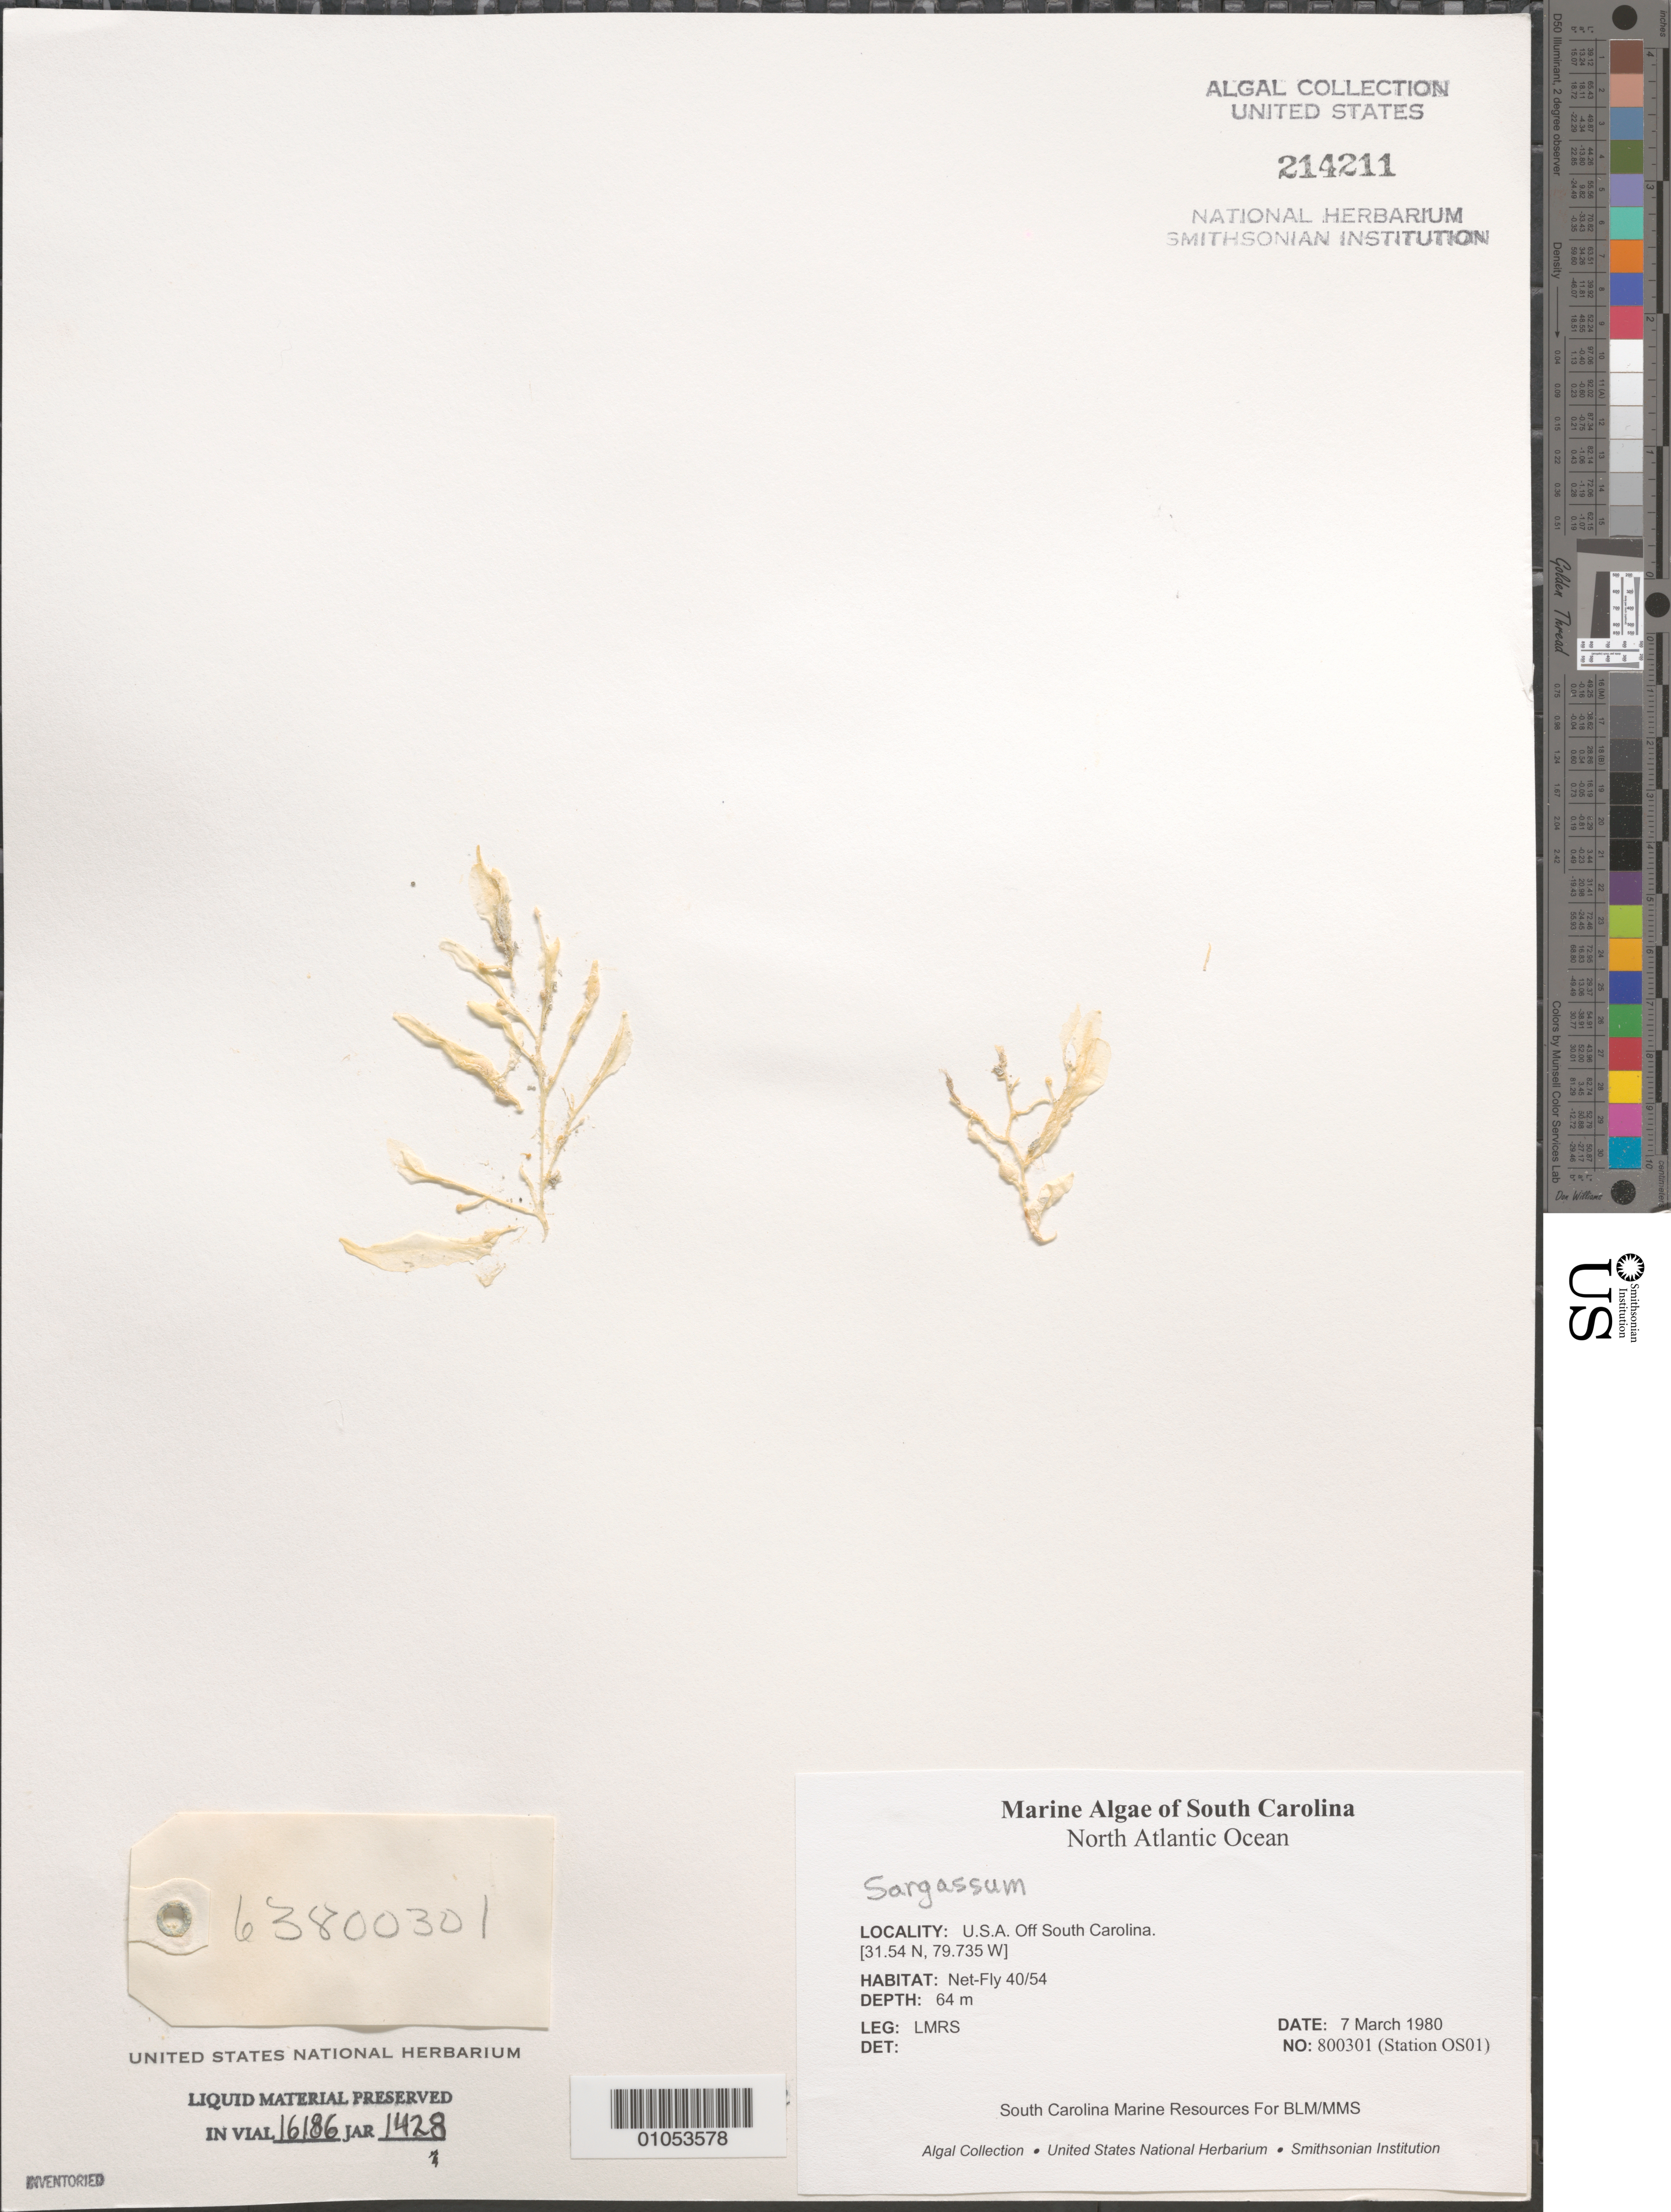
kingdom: Chromista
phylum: Ochrophyta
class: Phaeophyceae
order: Fucales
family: Sargassaceae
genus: Sargassum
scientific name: Sargassum sp.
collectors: LMRS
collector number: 800301 (Station OS01)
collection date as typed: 07 Mar 1980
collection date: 1980-03-07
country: United States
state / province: South Carolina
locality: North Atlantic Ocean off South Carolina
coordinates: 31.54 N, 79.735 W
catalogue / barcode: US 214211